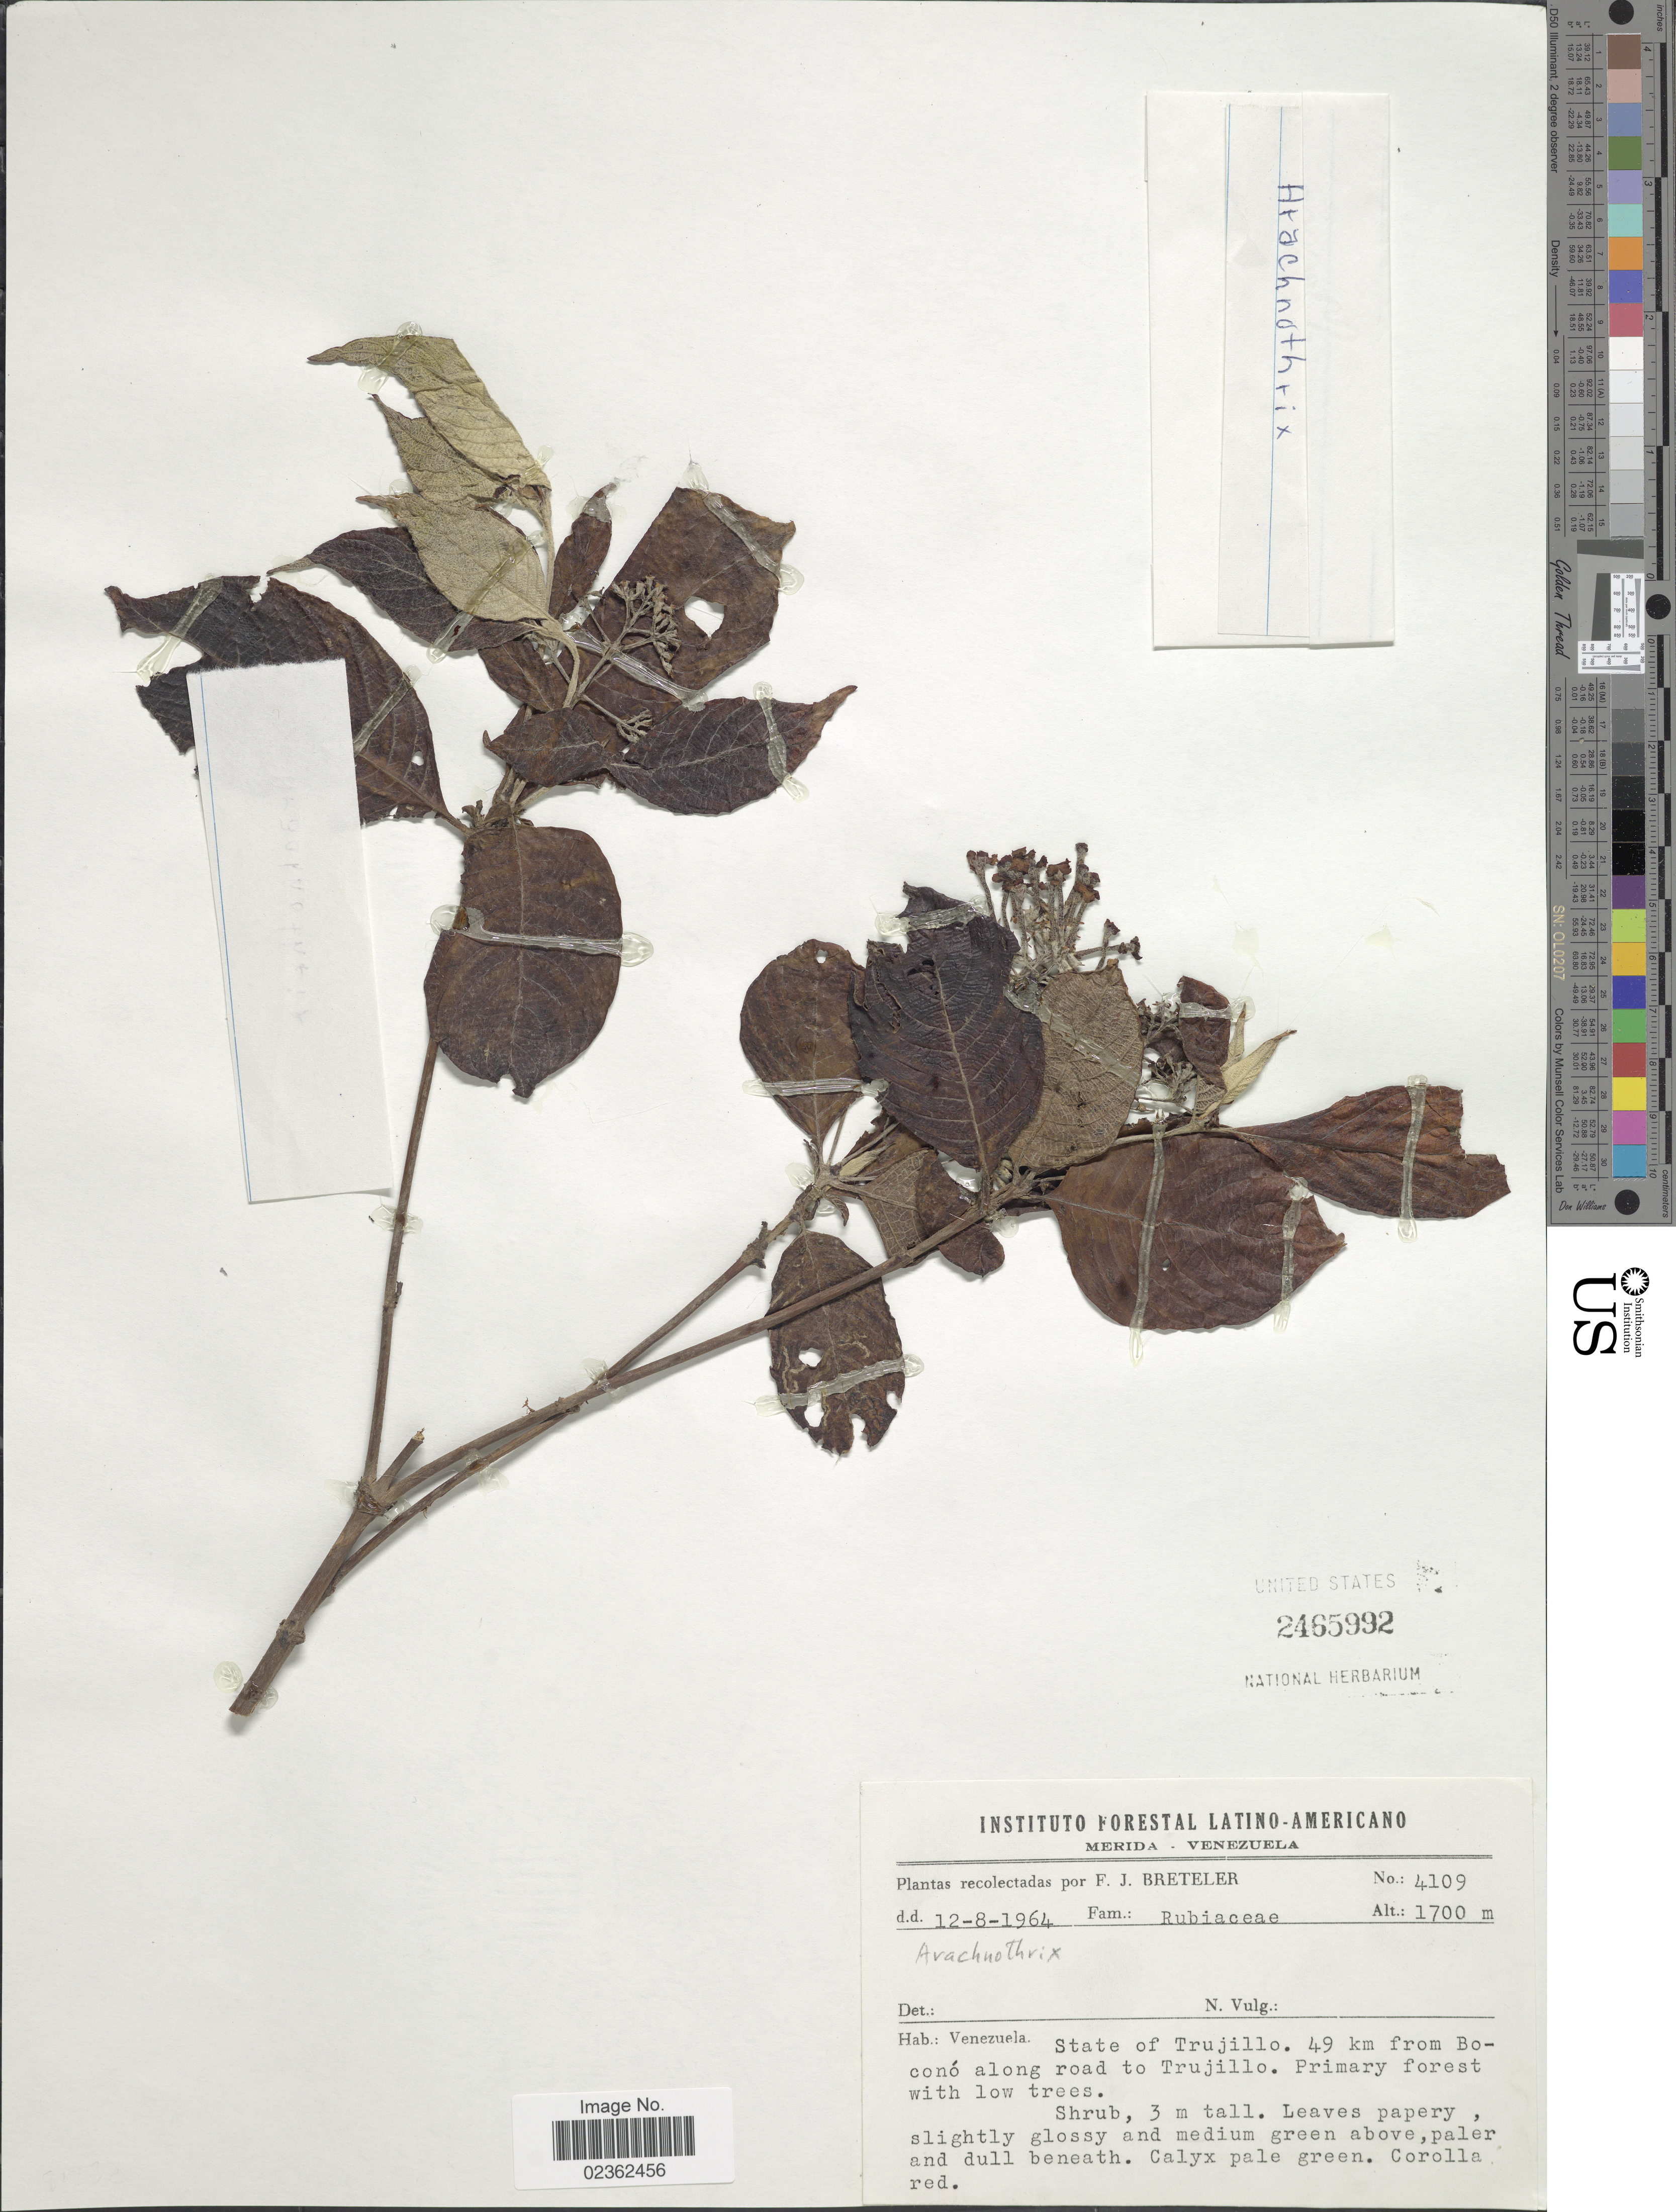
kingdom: Plantae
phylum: Tracheophyta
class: Magnoliopsida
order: Gentianales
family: Rubiaceae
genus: Arachnothryx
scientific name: Arachnothryx sp.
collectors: F. J. Breteler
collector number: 4109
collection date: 1964-08-12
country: Venezuela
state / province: Trujillo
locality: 49 km from Bocono along road to Trujillo.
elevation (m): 1700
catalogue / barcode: US 2465992